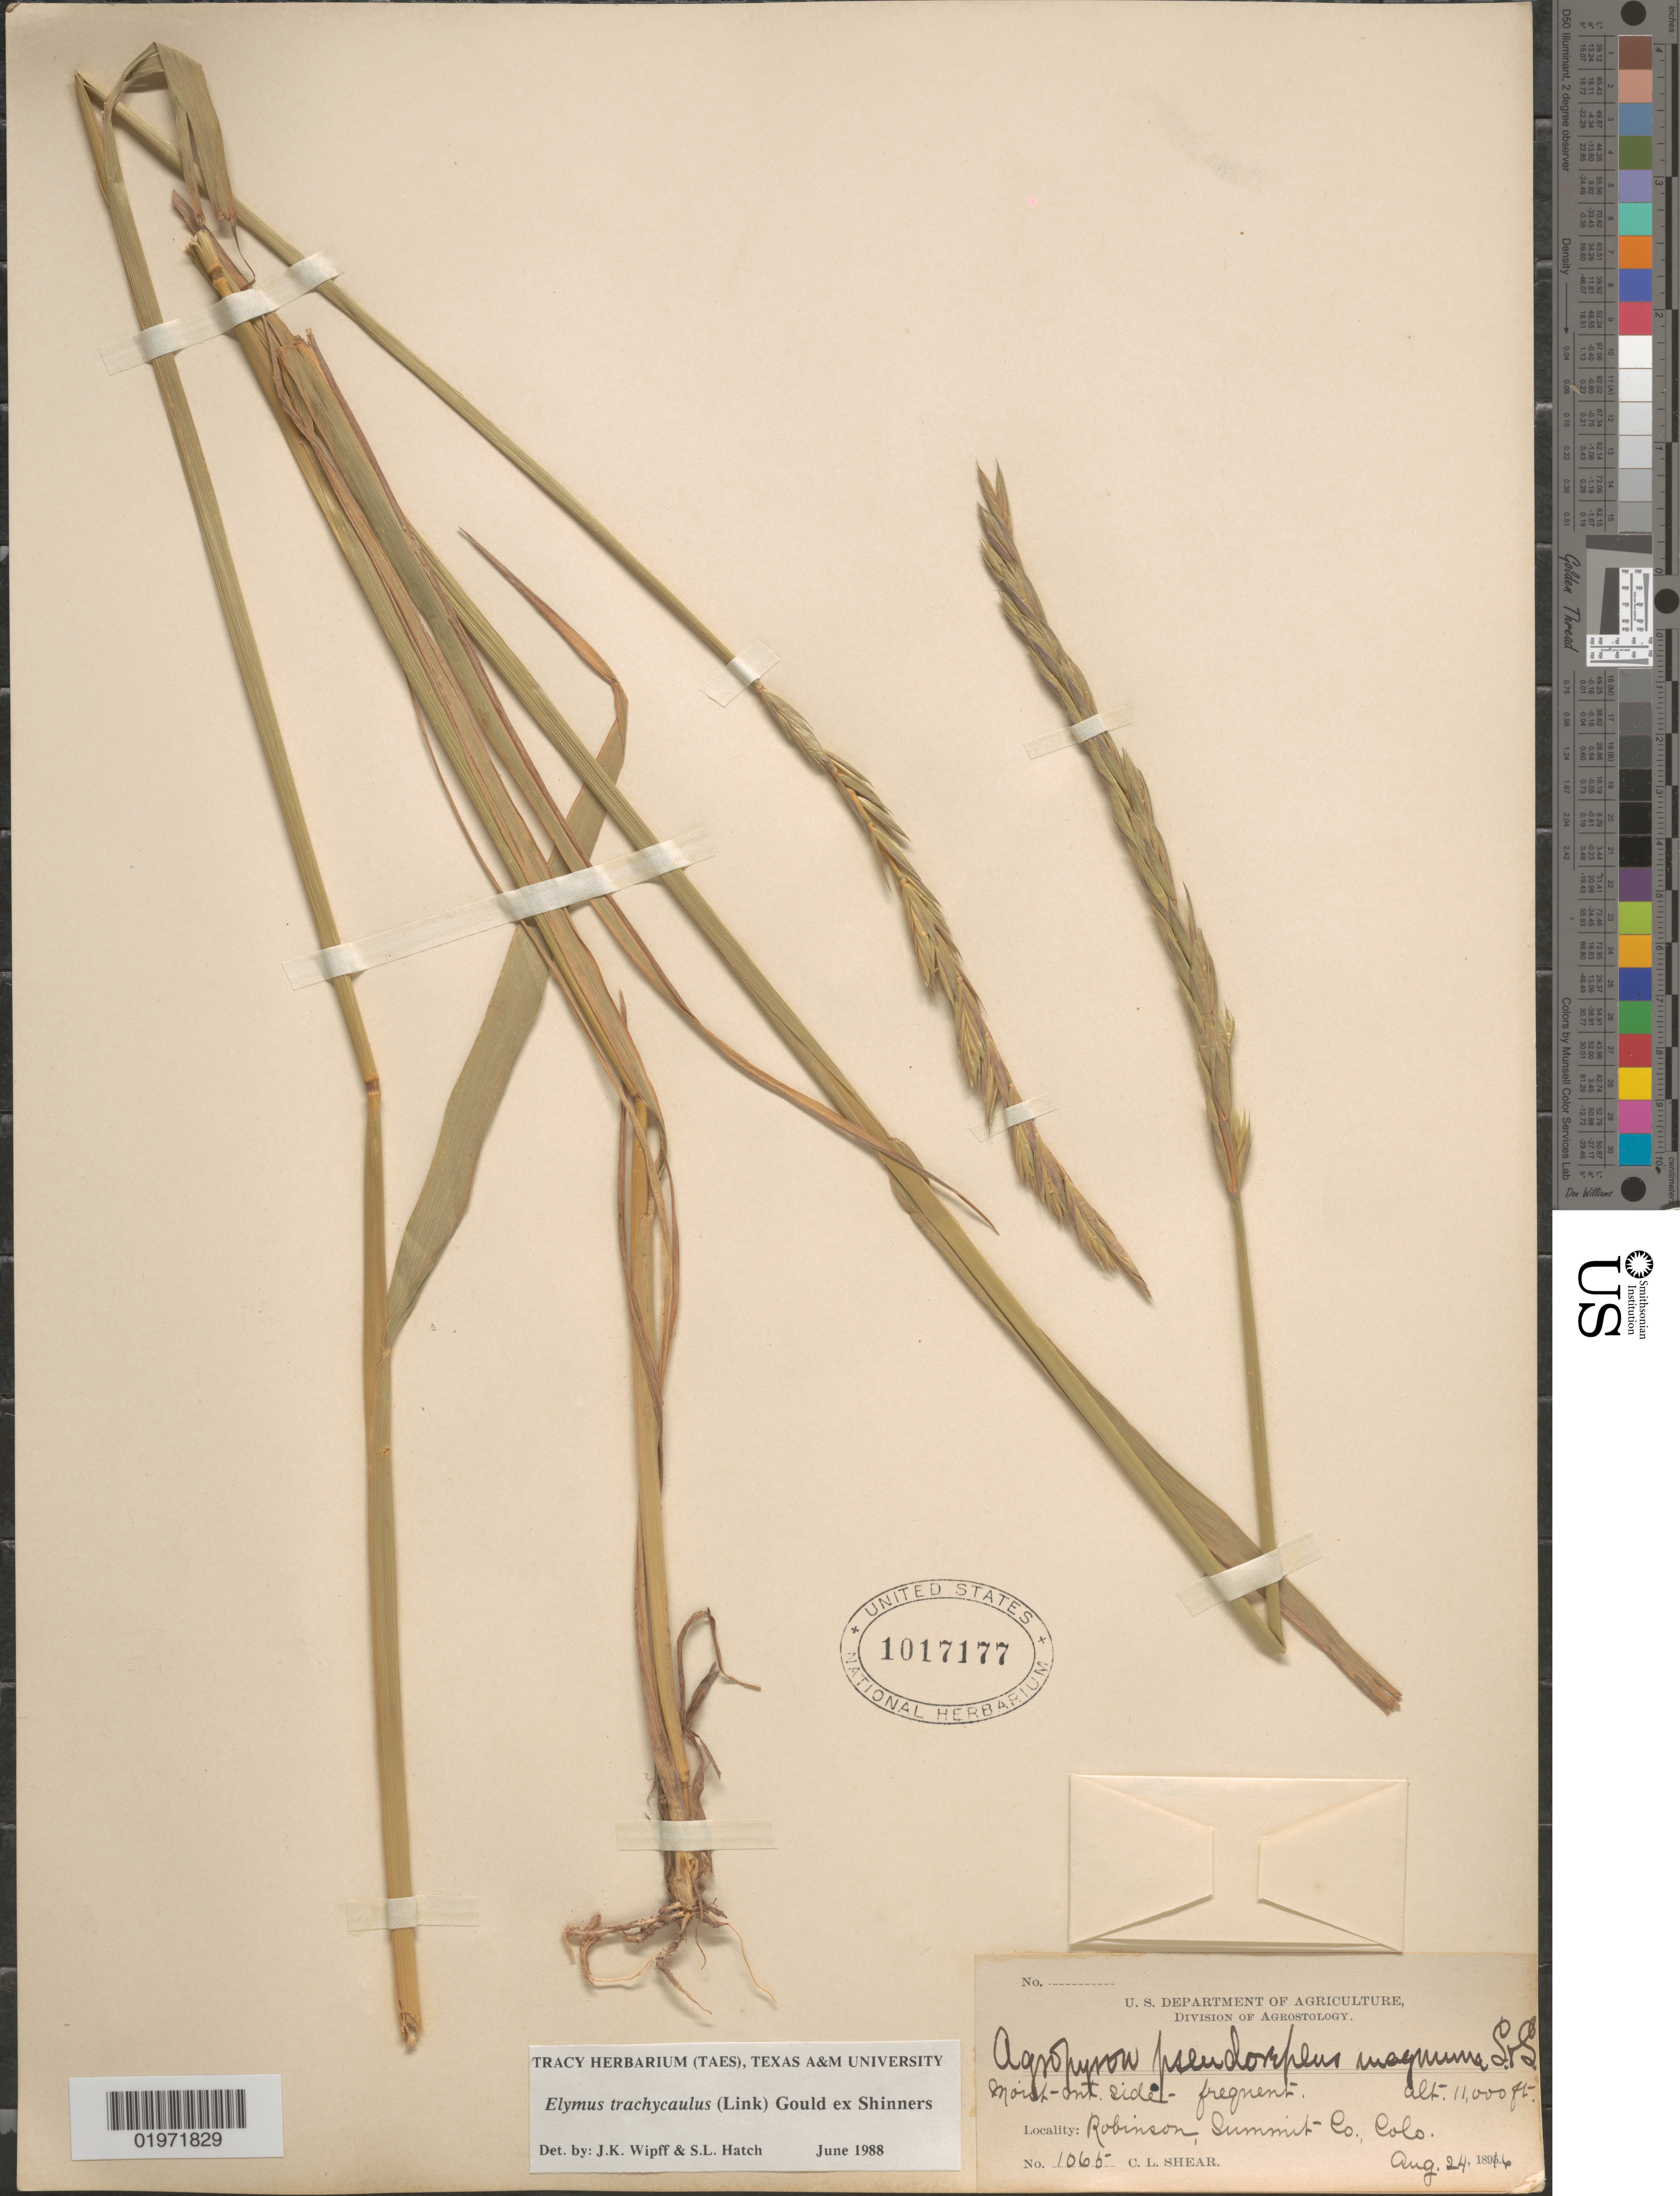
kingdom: Plantae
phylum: Tracheophyta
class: Liliopsida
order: Poales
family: Poaceae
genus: Elymus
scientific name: Elymus trachycaulus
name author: (Link) Gould ex Shinners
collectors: C. L. Shear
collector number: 1065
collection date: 1896-08-24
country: United States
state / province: Colorado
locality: Robinson, Summit Co.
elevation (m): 3353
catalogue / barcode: US 1017177